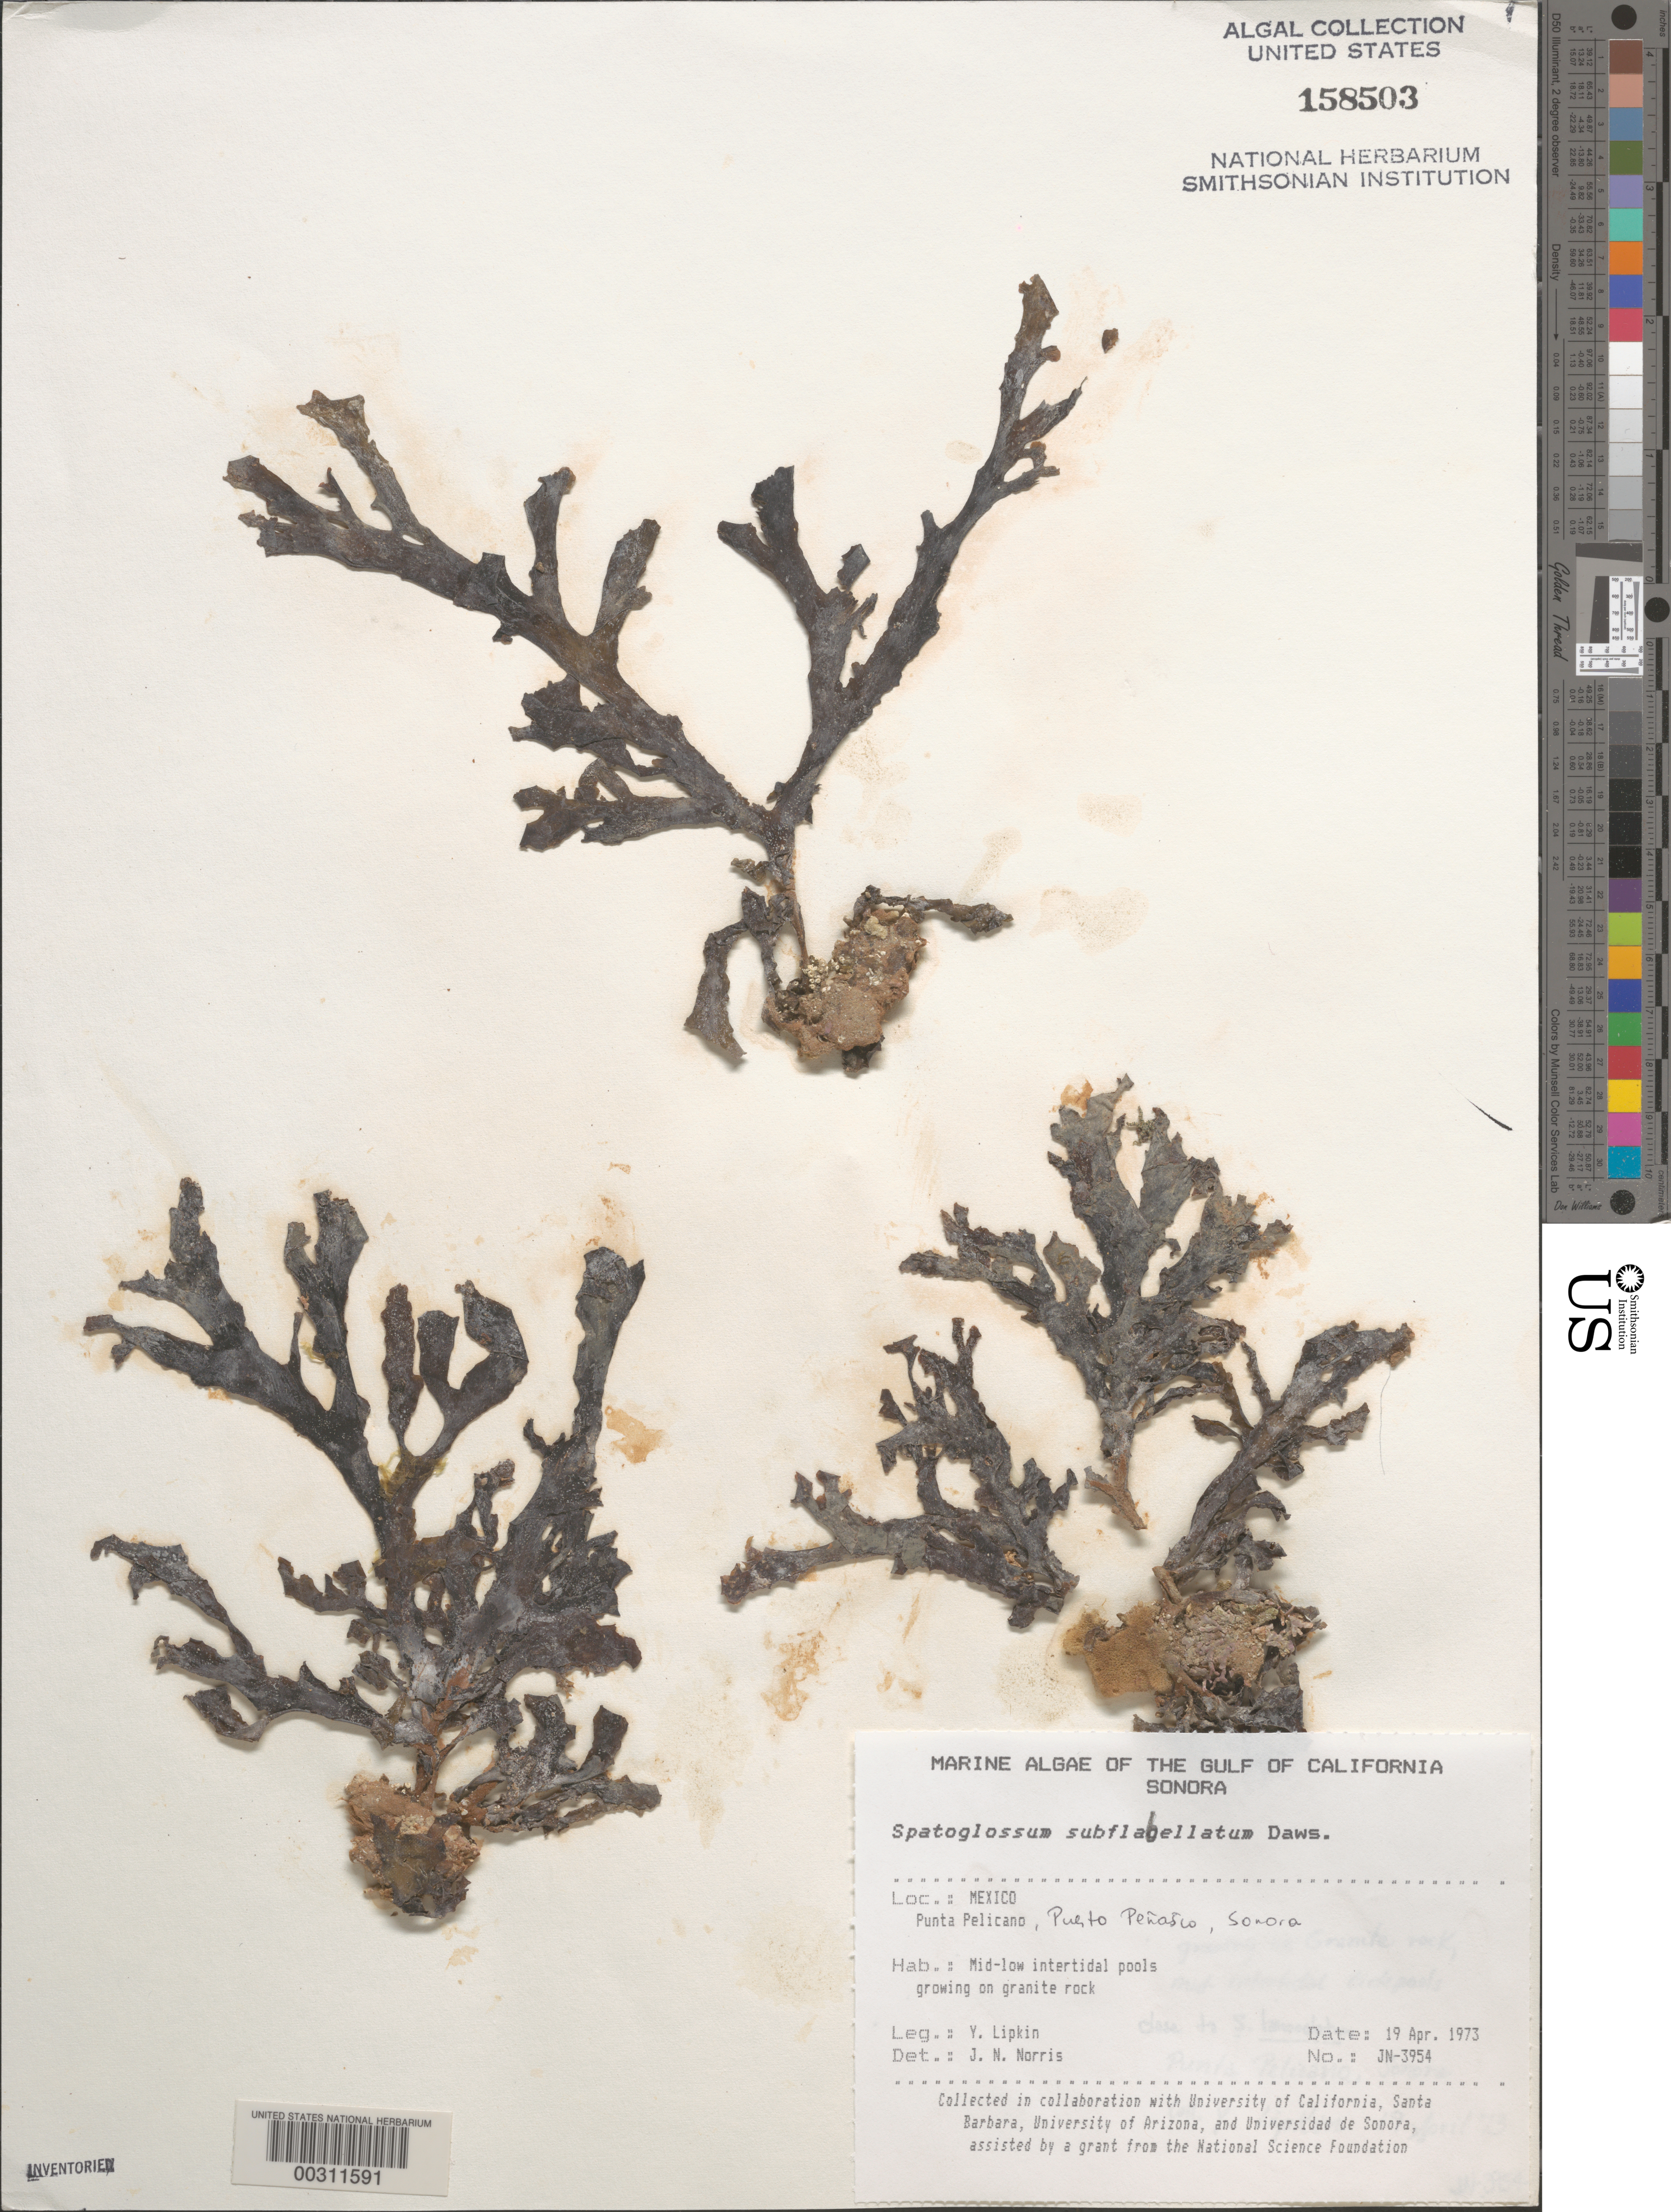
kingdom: Chromista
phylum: Ochrophyta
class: Phaeophyceae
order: Dictyotales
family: Dictyotaceae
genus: Spatoglossum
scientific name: Spatoglossum subflabellatum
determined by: Norris, James N.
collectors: Y. Lipkin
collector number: Jn-3954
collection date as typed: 19 Apr 1973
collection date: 1973-04-19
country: Mexico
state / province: Sonora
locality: Punta Pelicano, Puerto Penasco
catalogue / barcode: US 158503